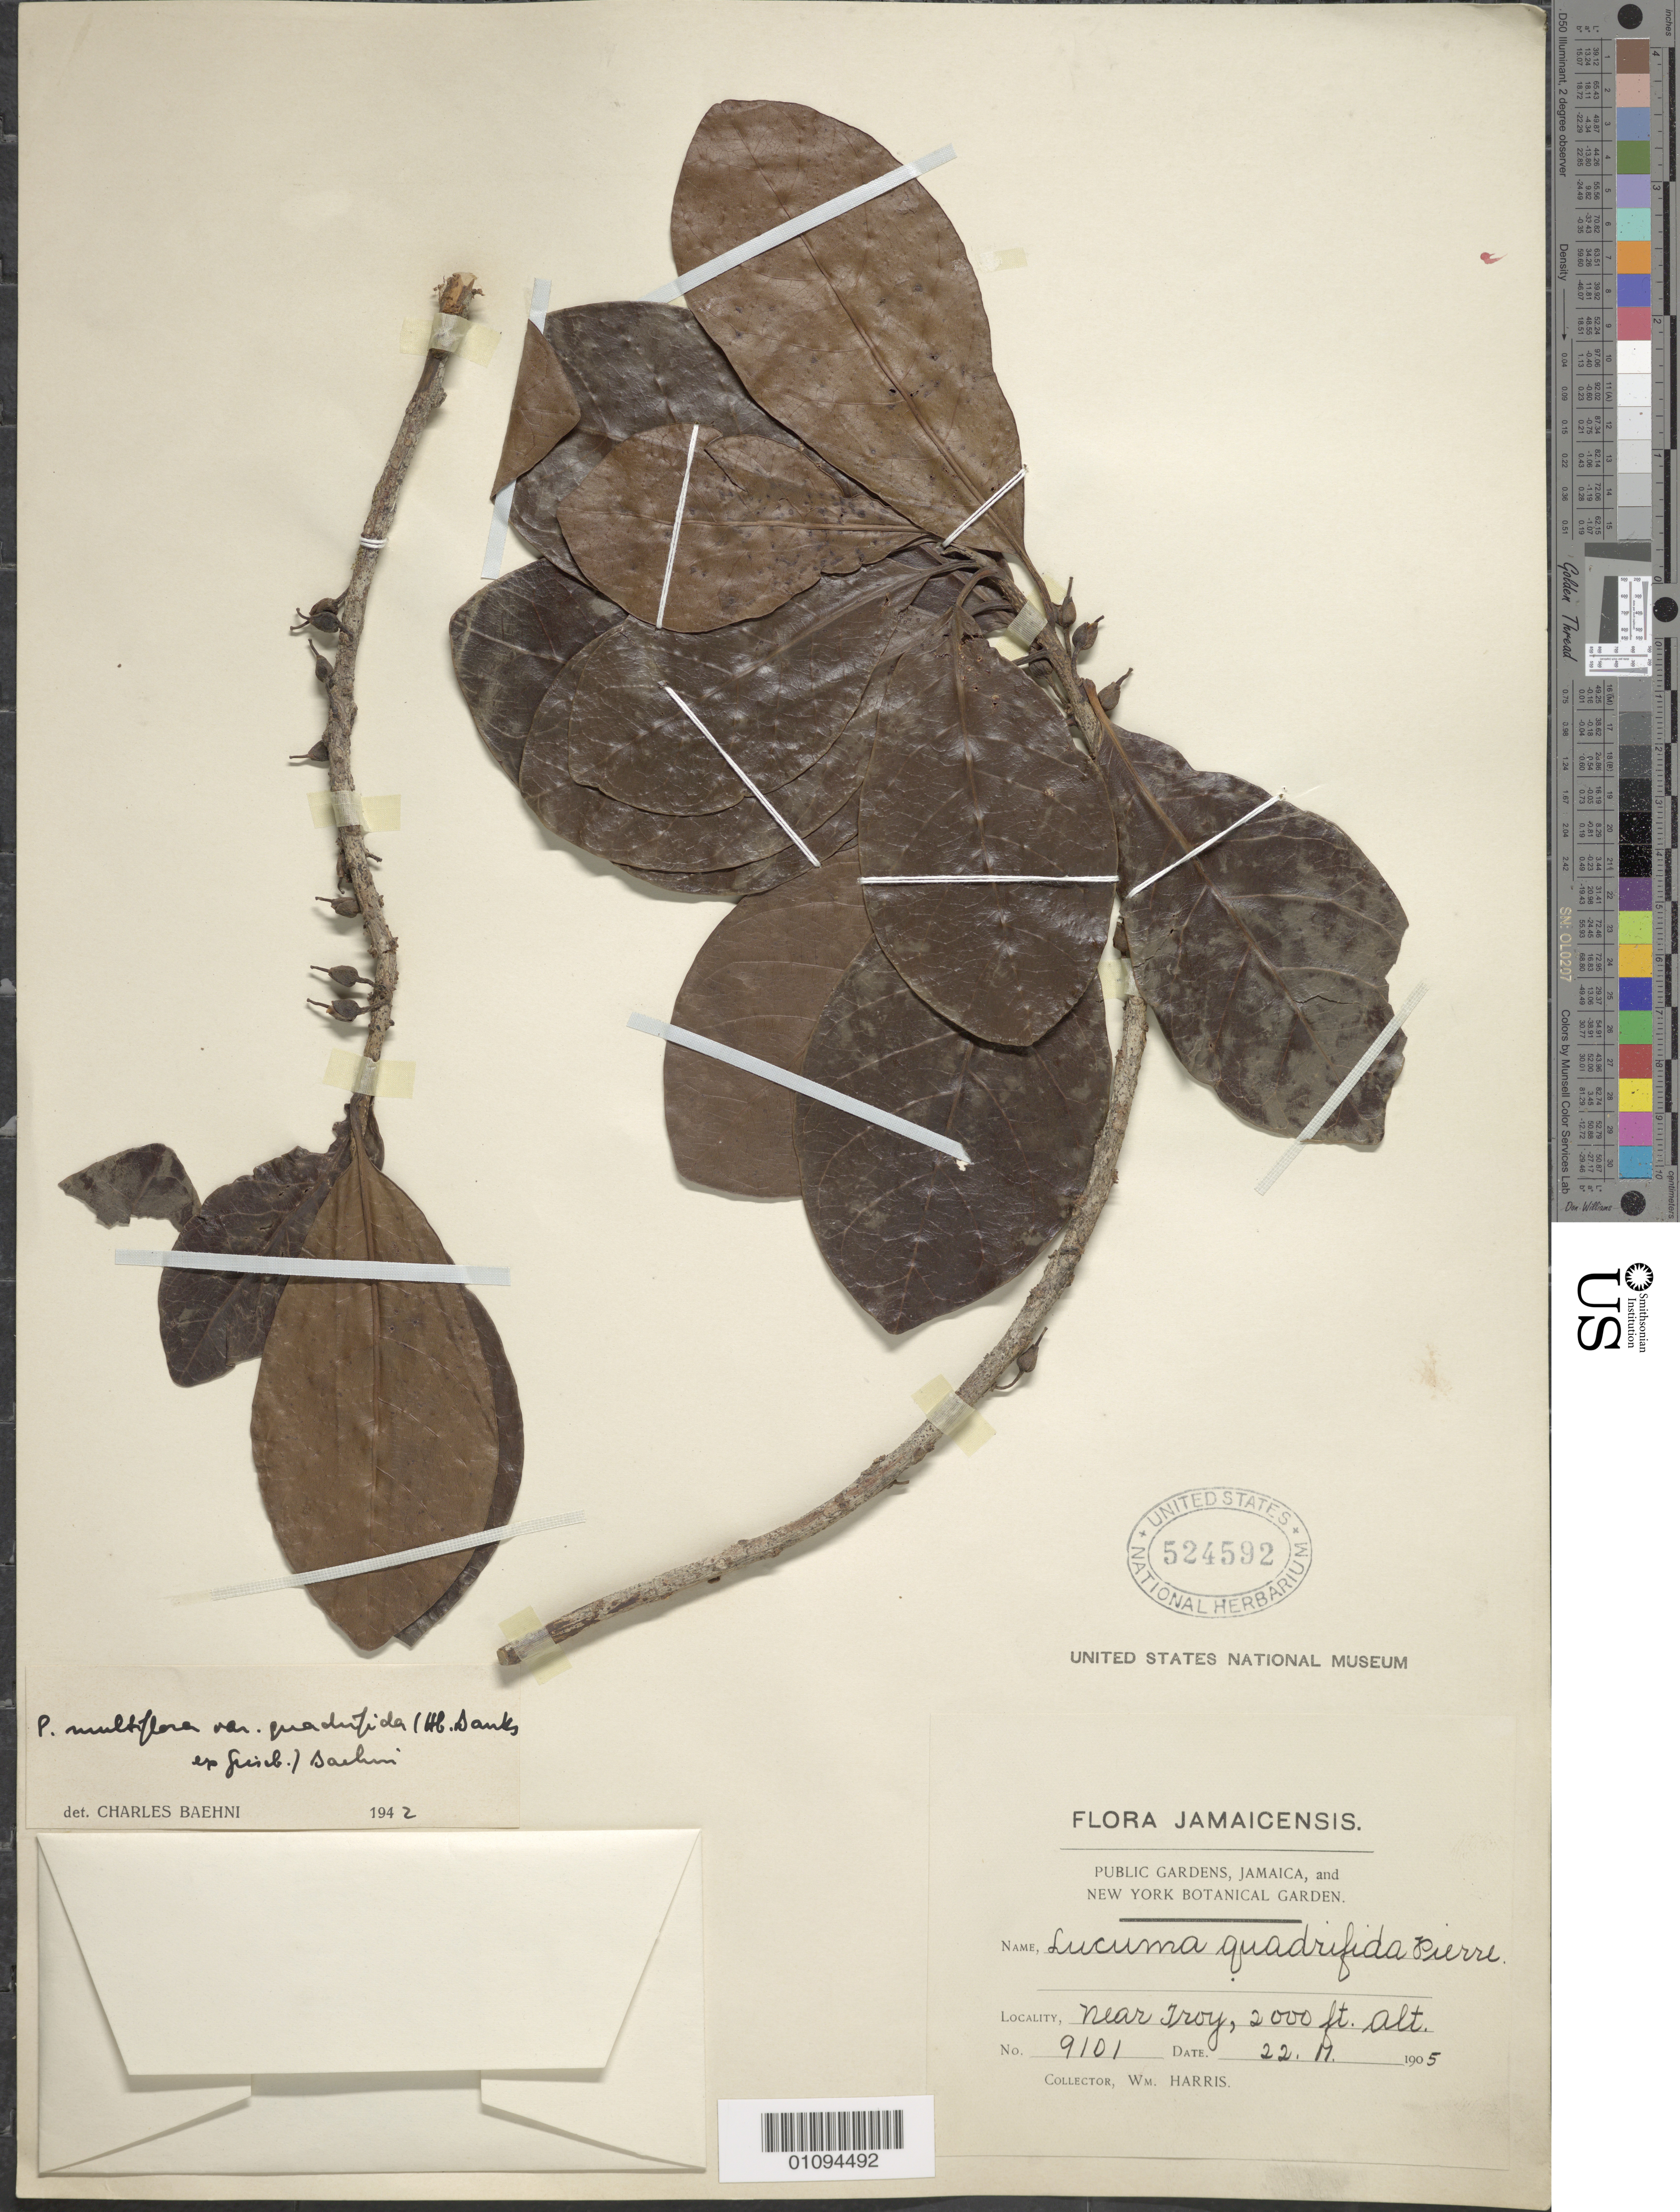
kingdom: Plantae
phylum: Tracheophyta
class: Magnoliopsida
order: Ericales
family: Sapotaceae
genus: Pouteria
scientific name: Pouteria multiflora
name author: (A. DC.) Eyma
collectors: W. Harris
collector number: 9101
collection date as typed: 22 Nov 1905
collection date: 1905-11-22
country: Jamaica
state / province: Manchester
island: Jamaica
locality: near Troy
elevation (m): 610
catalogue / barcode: US 524592